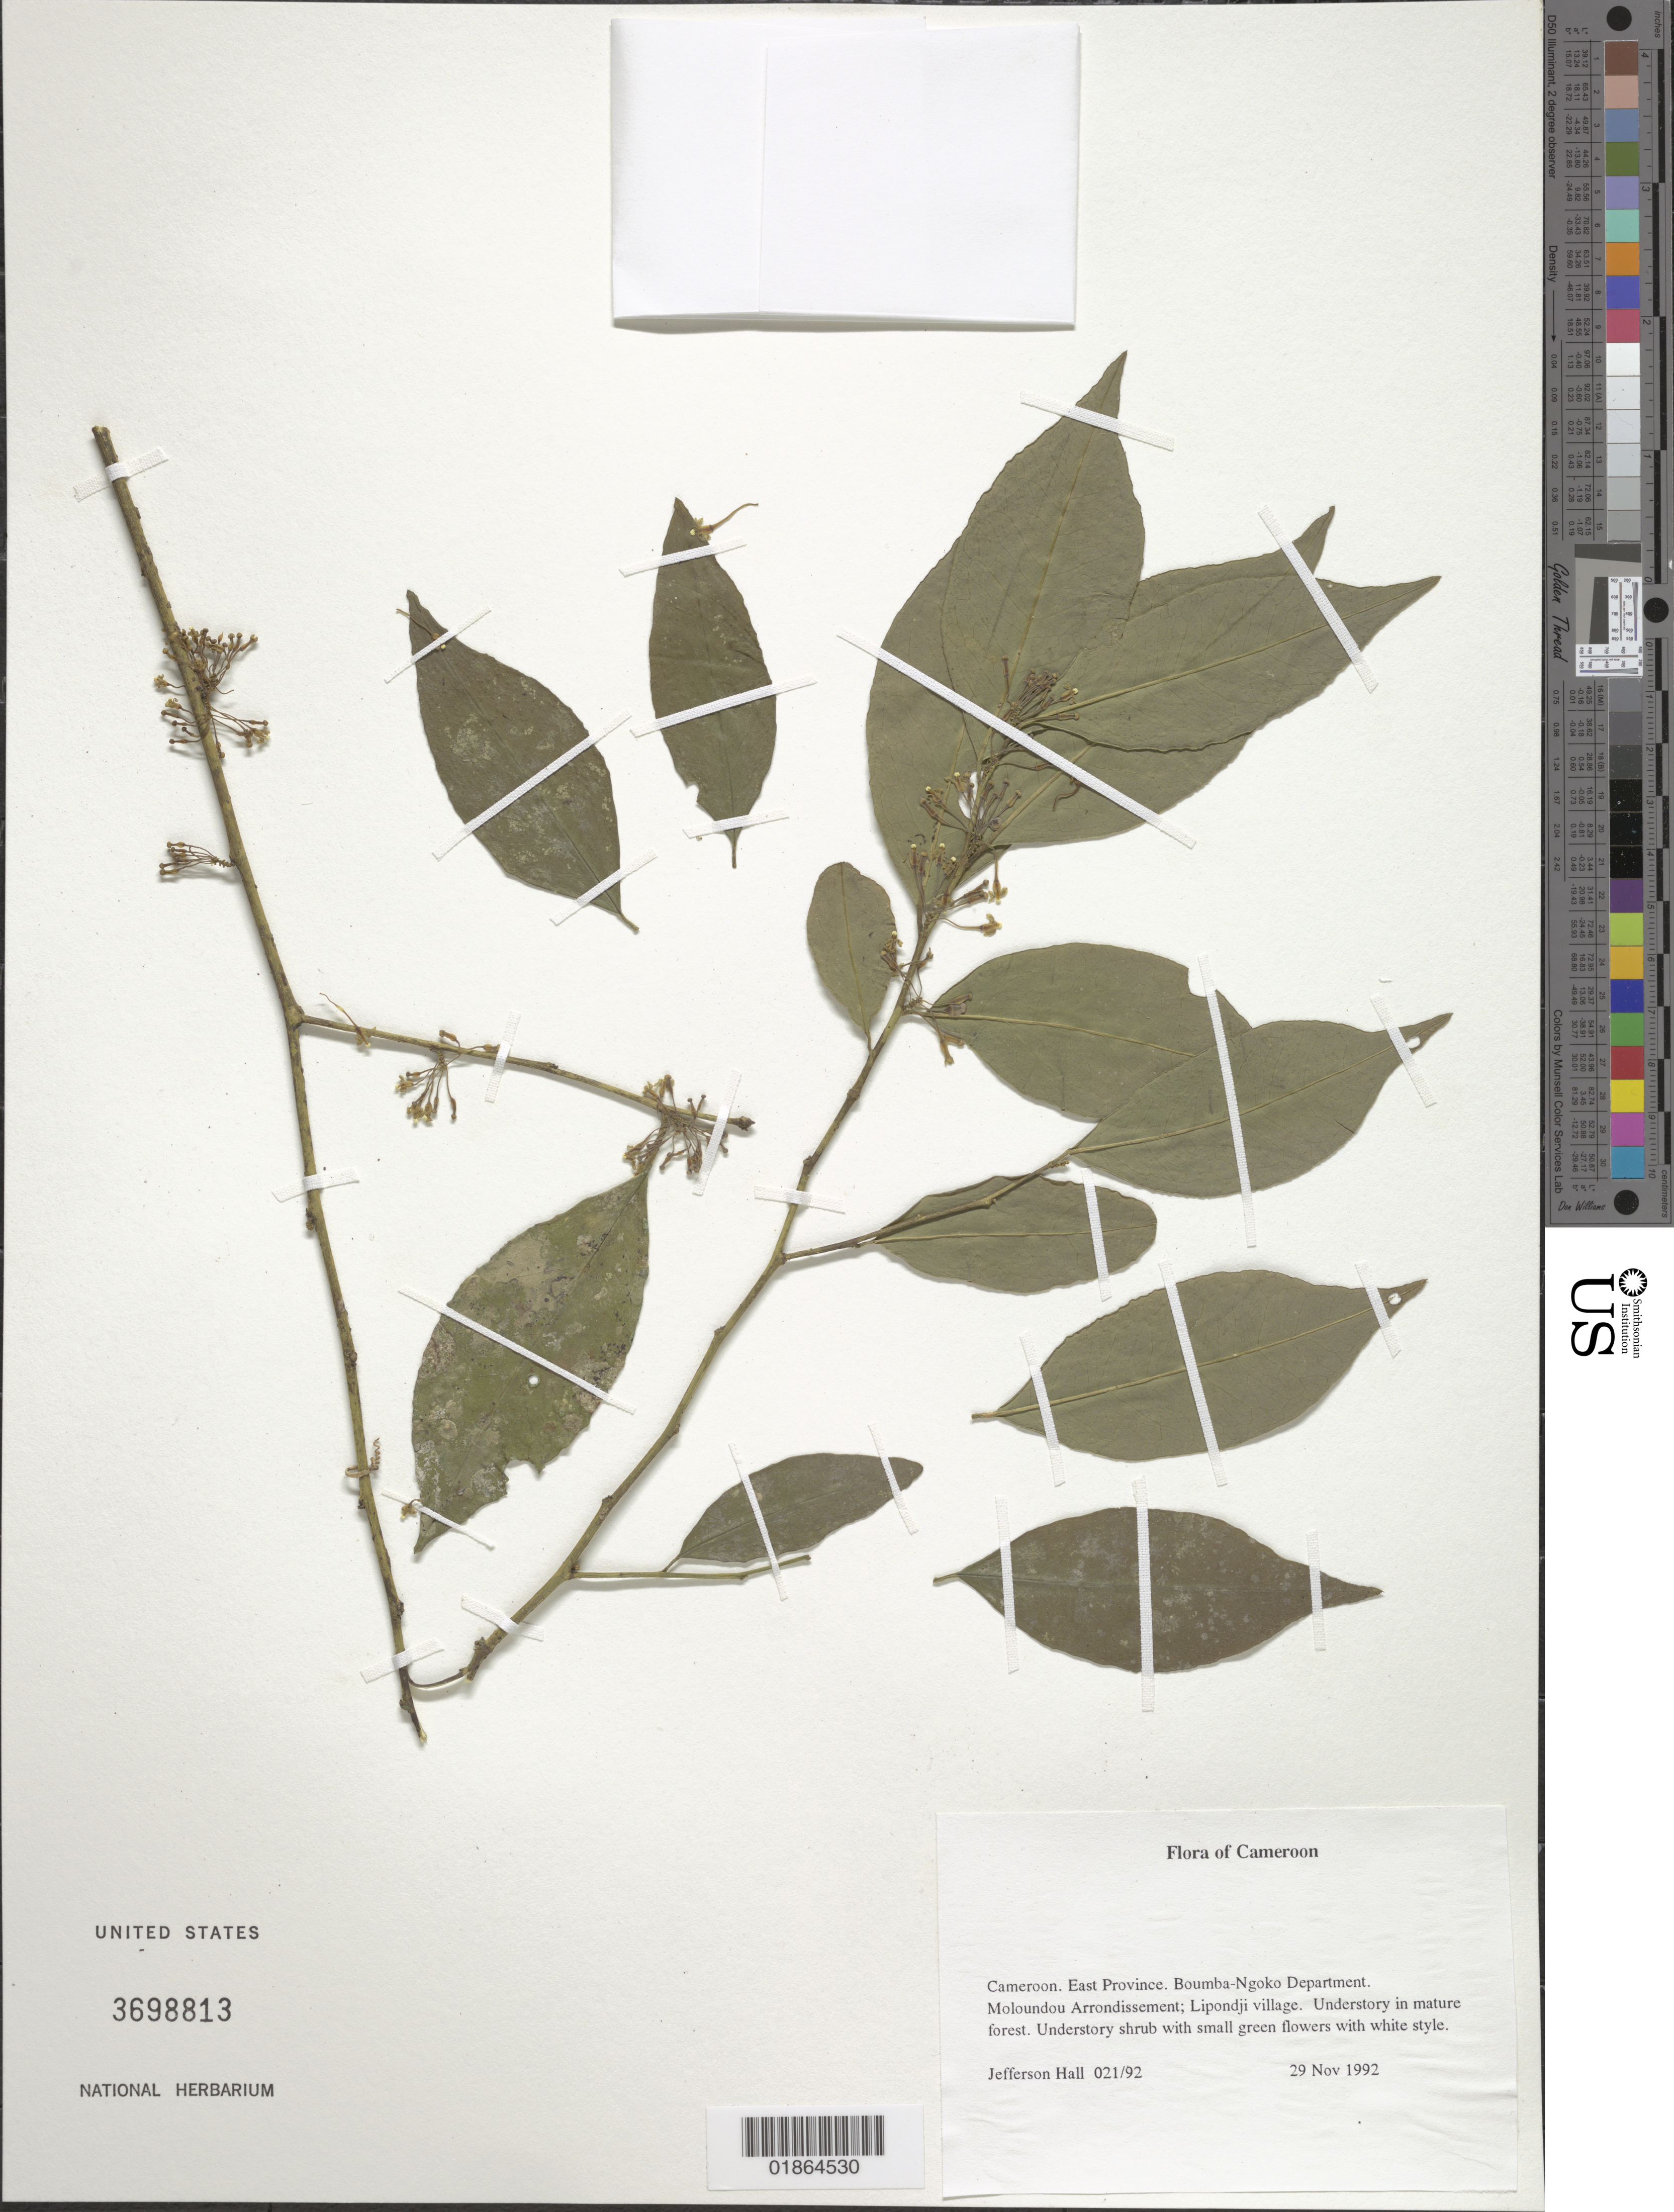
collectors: J. Hall & -. Edouard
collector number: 021/92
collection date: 1992-12-10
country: Cameroon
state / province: Est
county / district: Boumba-ngoko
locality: Moloundou Arrondissement; old SFIS logging concession.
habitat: Understory in mature forest.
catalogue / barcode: US 3698813